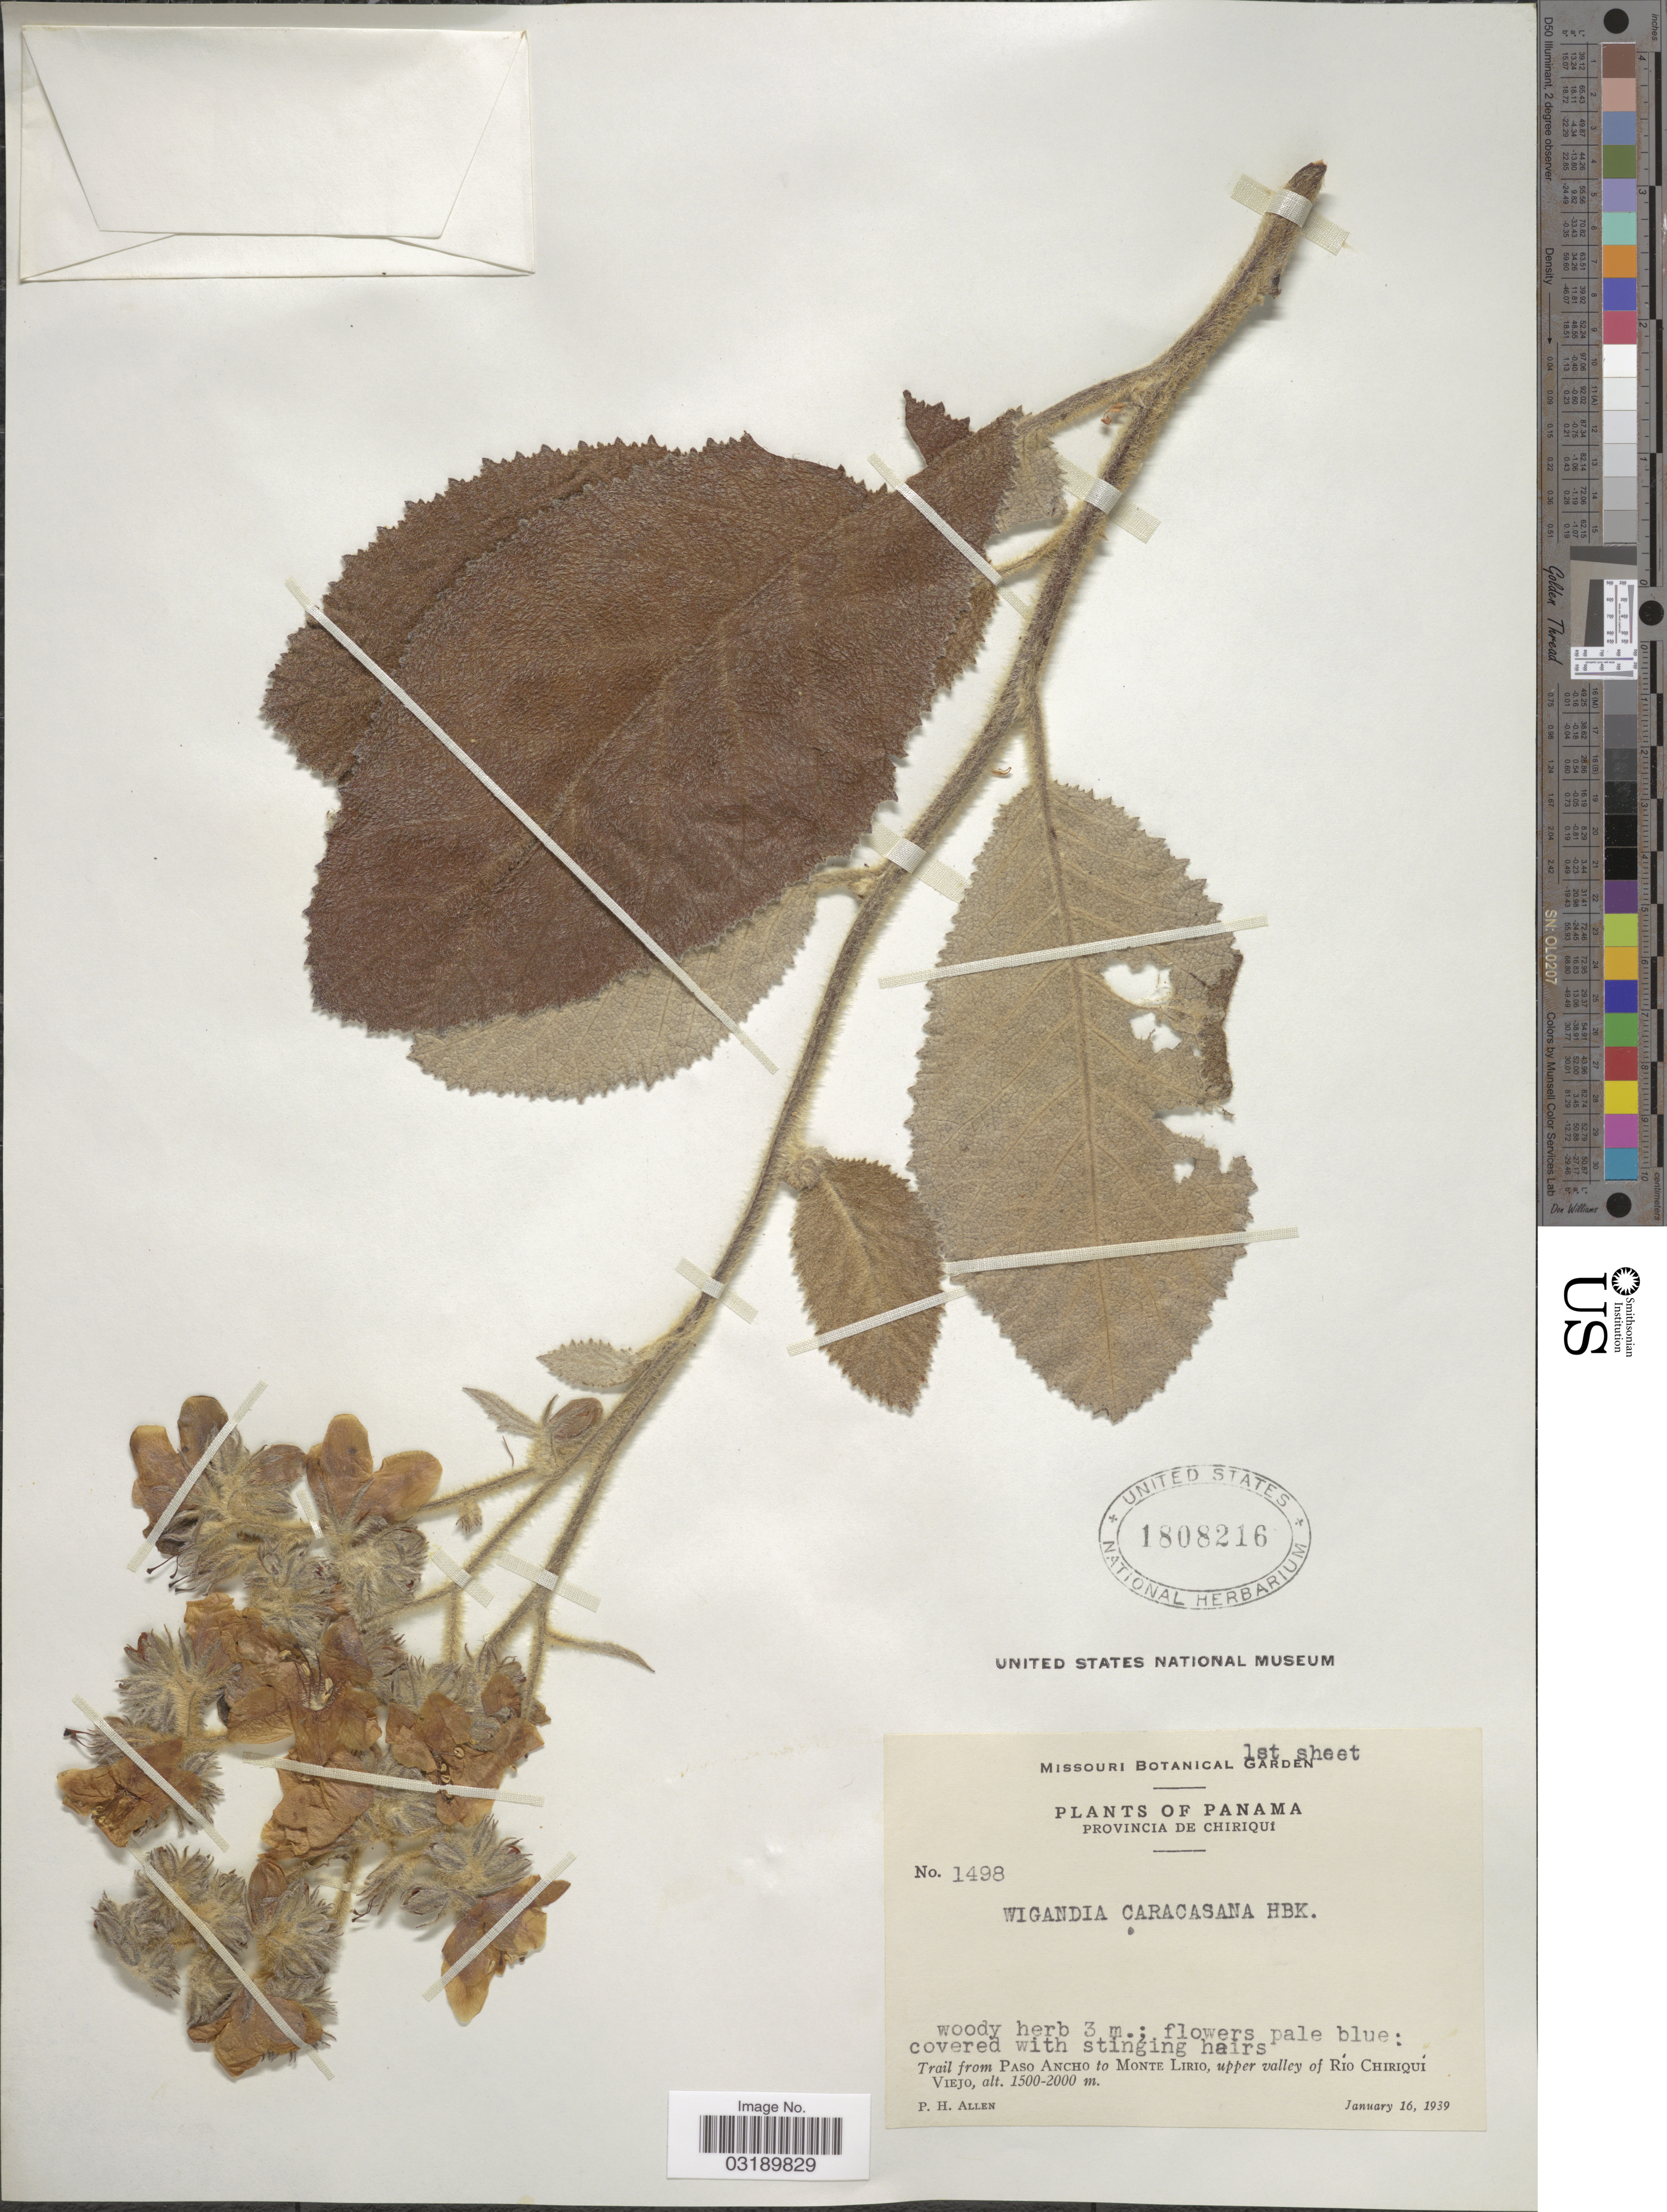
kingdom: Plantae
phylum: Tracheophyta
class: Magnoliopsida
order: Boraginales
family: Namaceae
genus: Wigandia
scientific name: Wigandia caracasana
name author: Kunth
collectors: P. H. Allen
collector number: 1498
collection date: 1939-01-16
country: Panama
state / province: Chiriqui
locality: Trail from Paso Acho to Monte Lirio, upper valley of Río Chiriquí Viejo.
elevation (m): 1500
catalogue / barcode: US 1808216